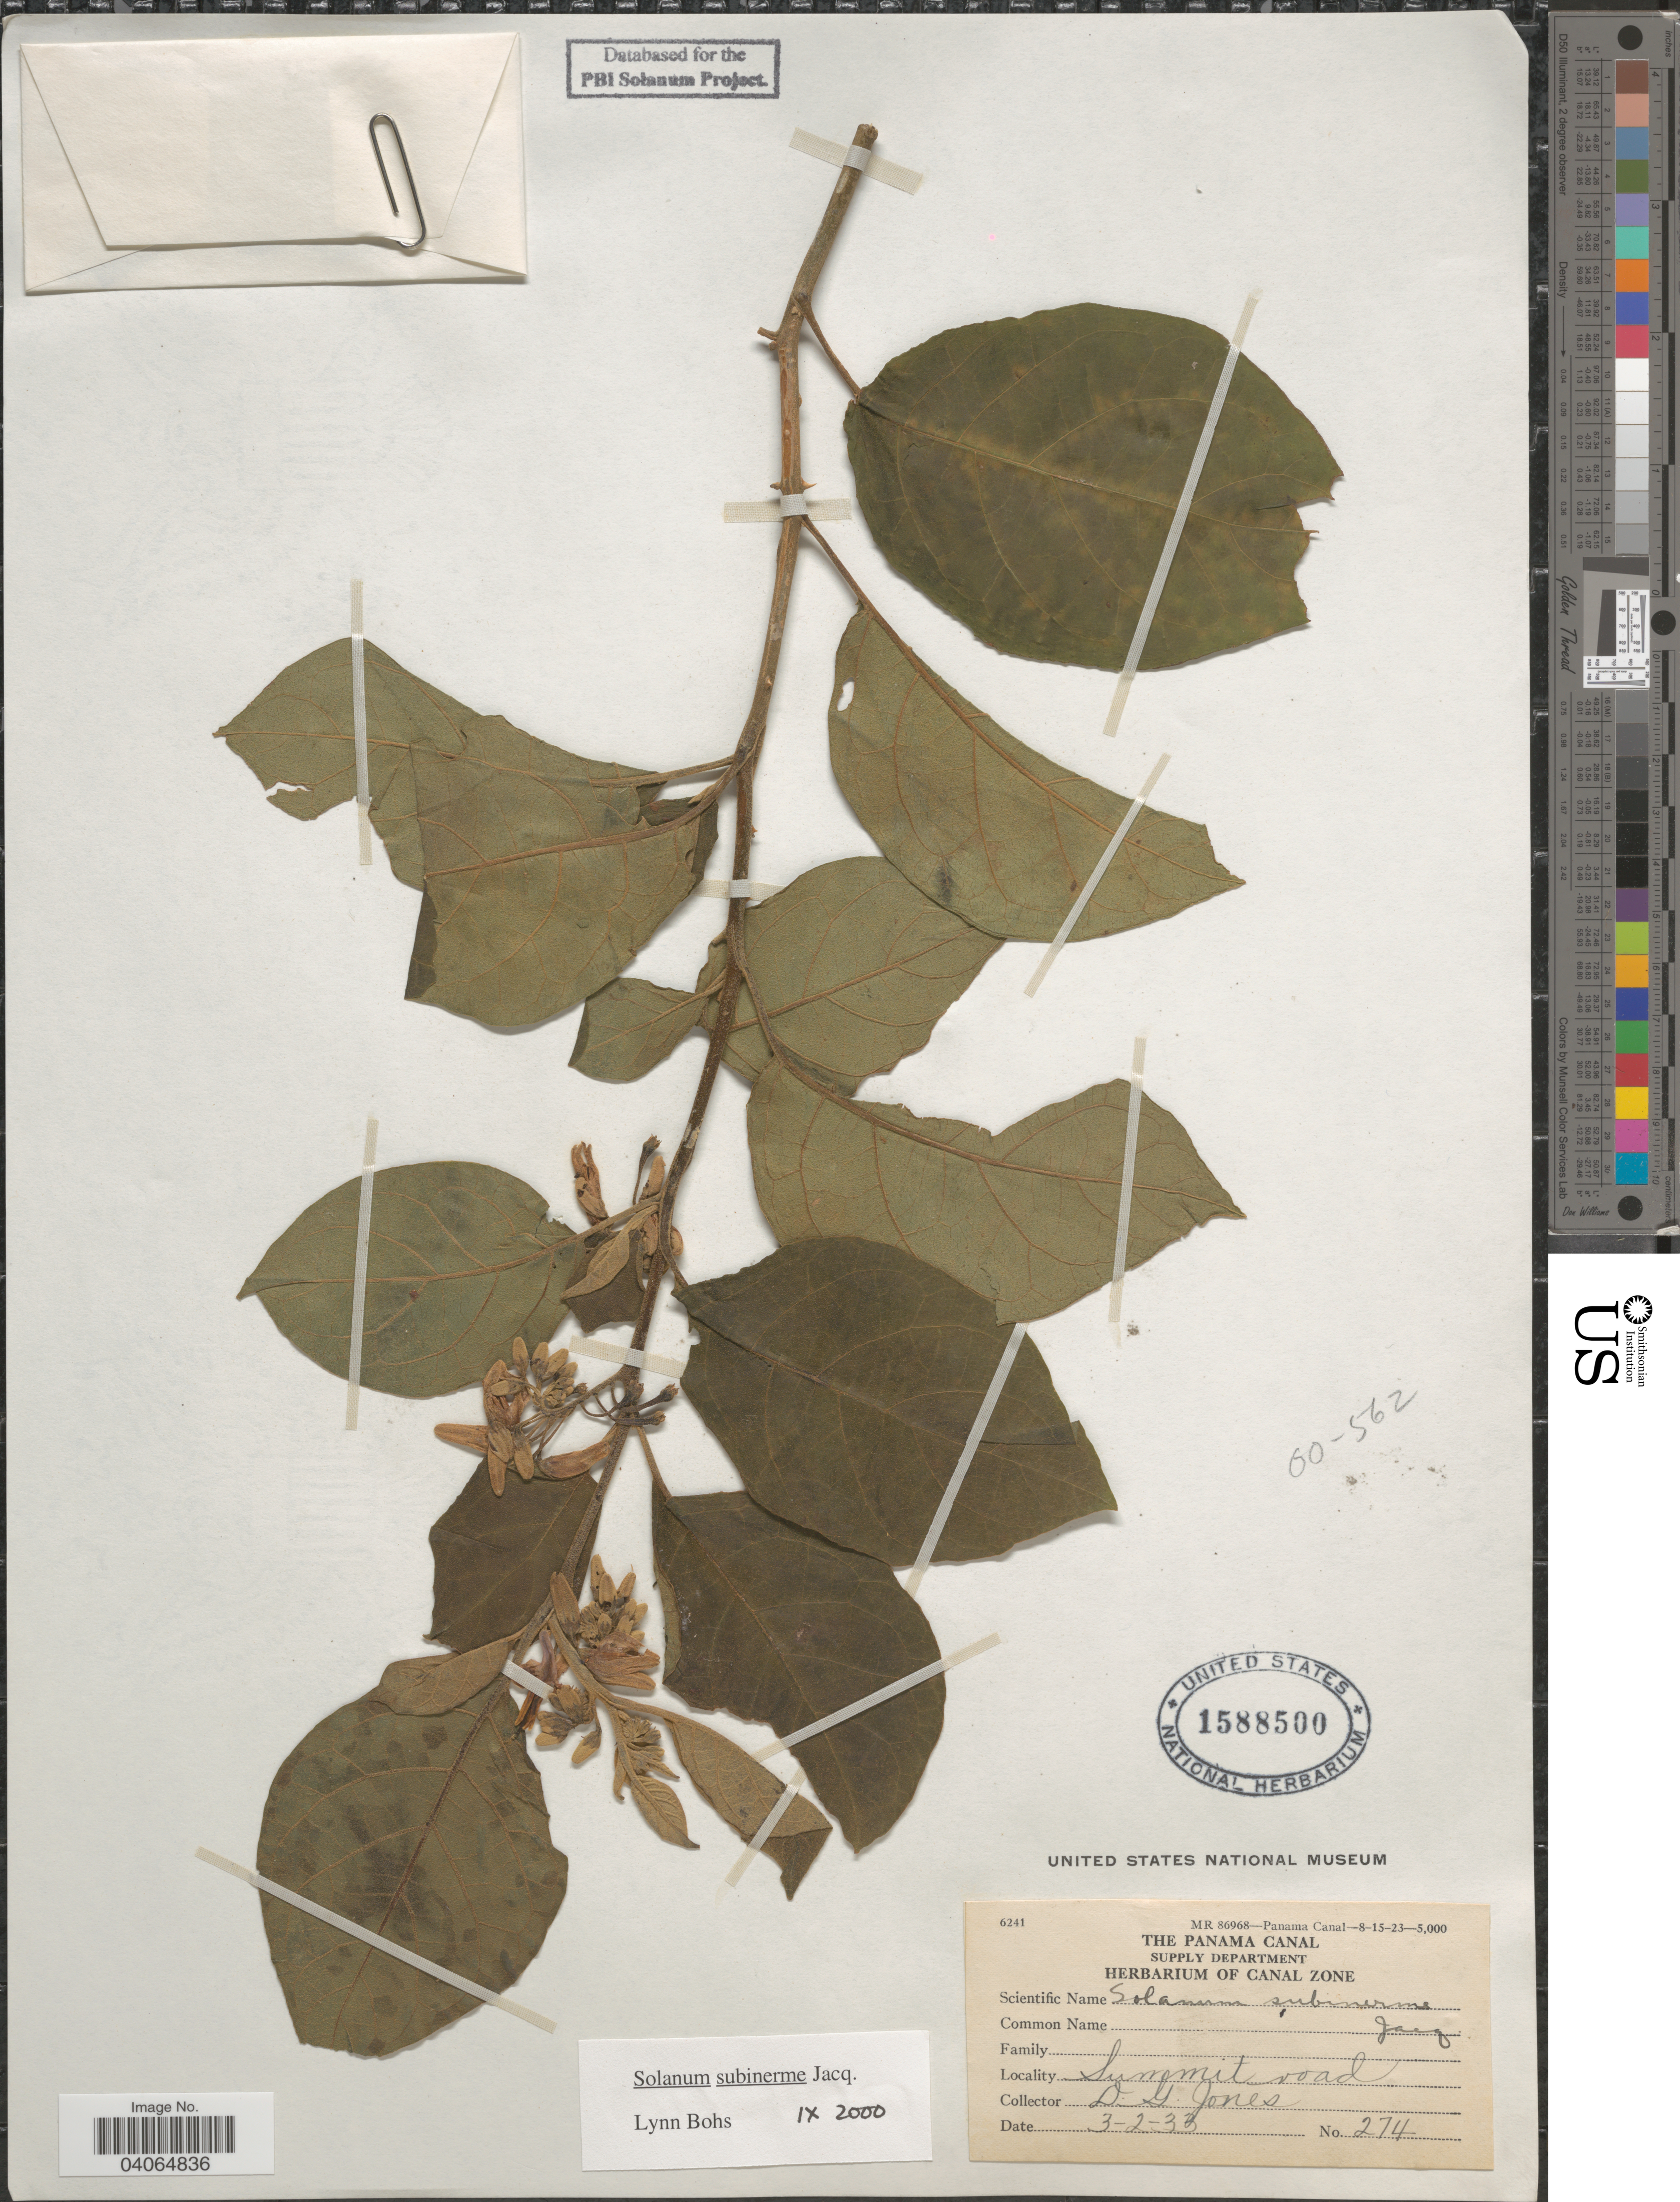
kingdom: Plantae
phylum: Tracheophyta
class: Magnoliopsida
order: Solanales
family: Solanaceae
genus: Solanum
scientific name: Solanum subinerme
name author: Jacq.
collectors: D. Jones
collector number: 274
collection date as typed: Transcribed d/m/y: 3/2/33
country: Panama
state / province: Colón / Panamá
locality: The Panama Canal. Summit road.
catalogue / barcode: US 1588500